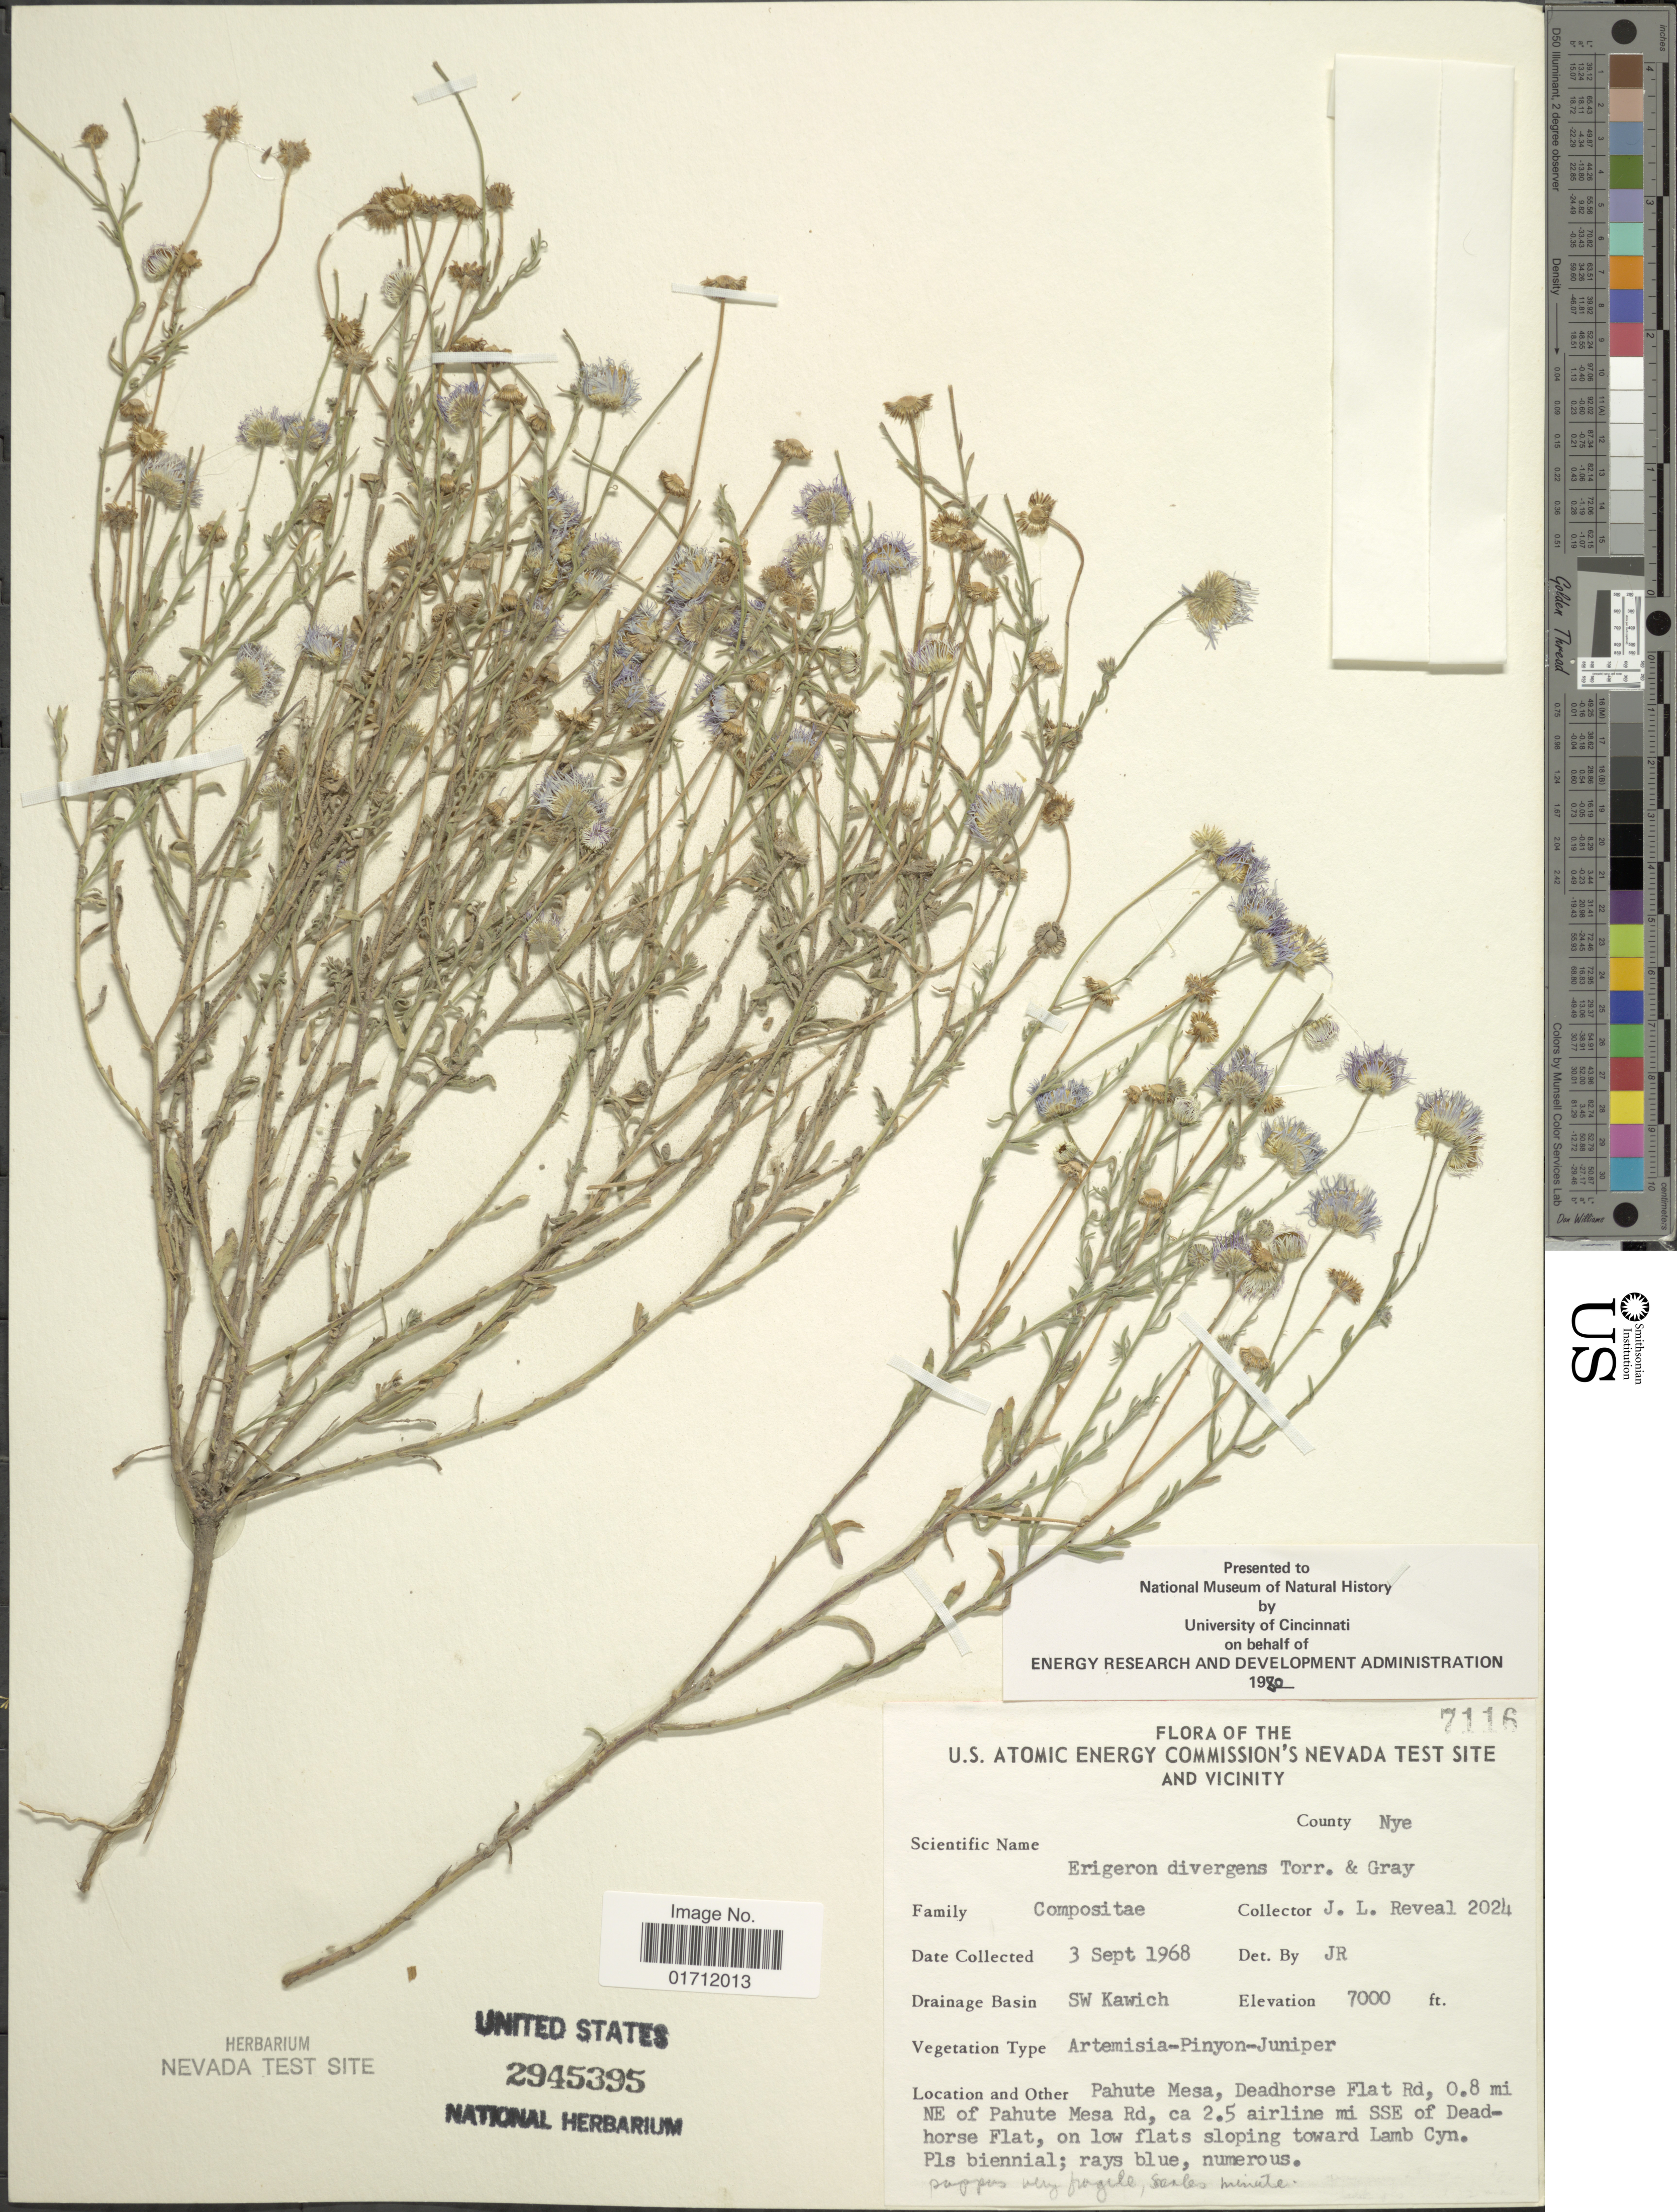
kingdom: Plantae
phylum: Tracheophyta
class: Magnoliopsida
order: Asterales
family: Asteraceae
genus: Erigeron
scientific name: Erigeron divergens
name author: Torr. & A. Gray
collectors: J. L. Reveal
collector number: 2024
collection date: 1968-09-03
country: United States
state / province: Nevada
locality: The U.S. Atomic Energy Commission's Nevada Test Site and Vicinity, County: Nye, Drainage Basin: SW Kawich, Pahute Mesam Deadhorse Flat Rd, 0.8 mi NE of Pahute Mesa Rd, ca 2.5 airline mi SSE of Deadhorse Flat.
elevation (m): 2134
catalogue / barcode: US 2945395